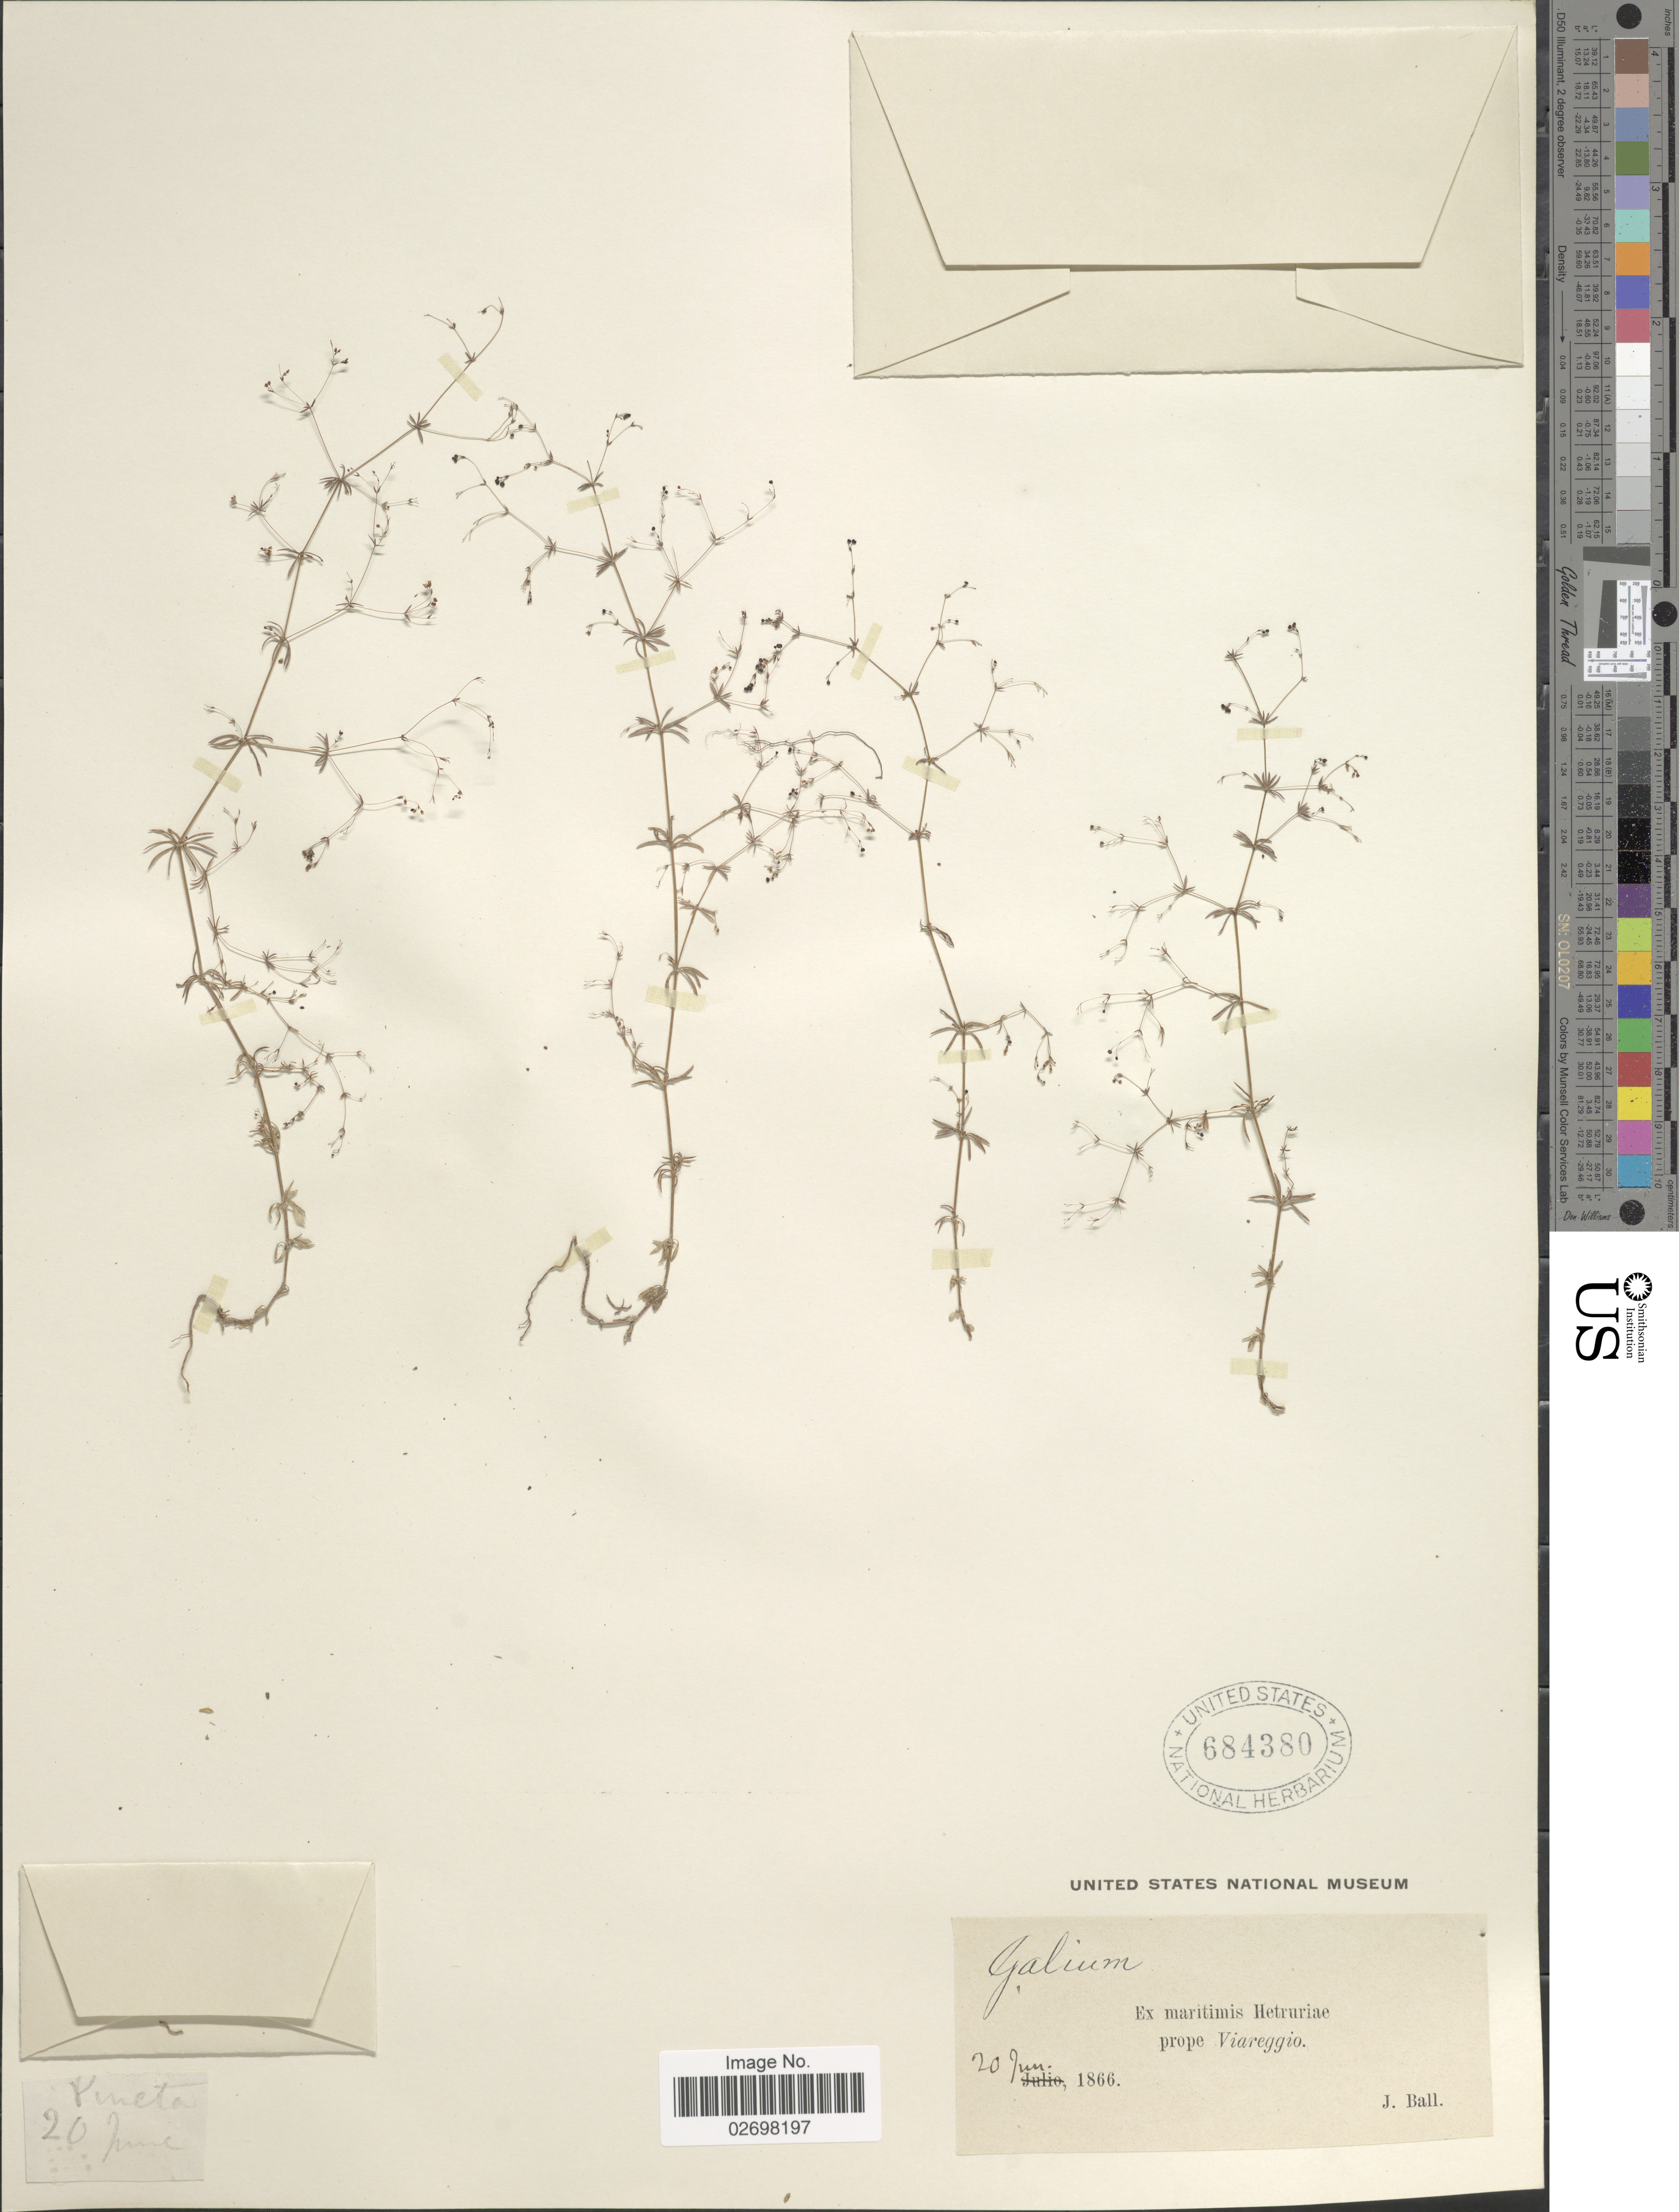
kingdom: Plantae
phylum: Tracheophyta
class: Magnoliopsida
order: Gentianales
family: Rubiaceae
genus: Galium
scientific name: Galium sp.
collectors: J. Ball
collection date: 1866-06-20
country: Italy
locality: Maritimis Hetruriae prope Viareggio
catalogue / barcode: US 684380